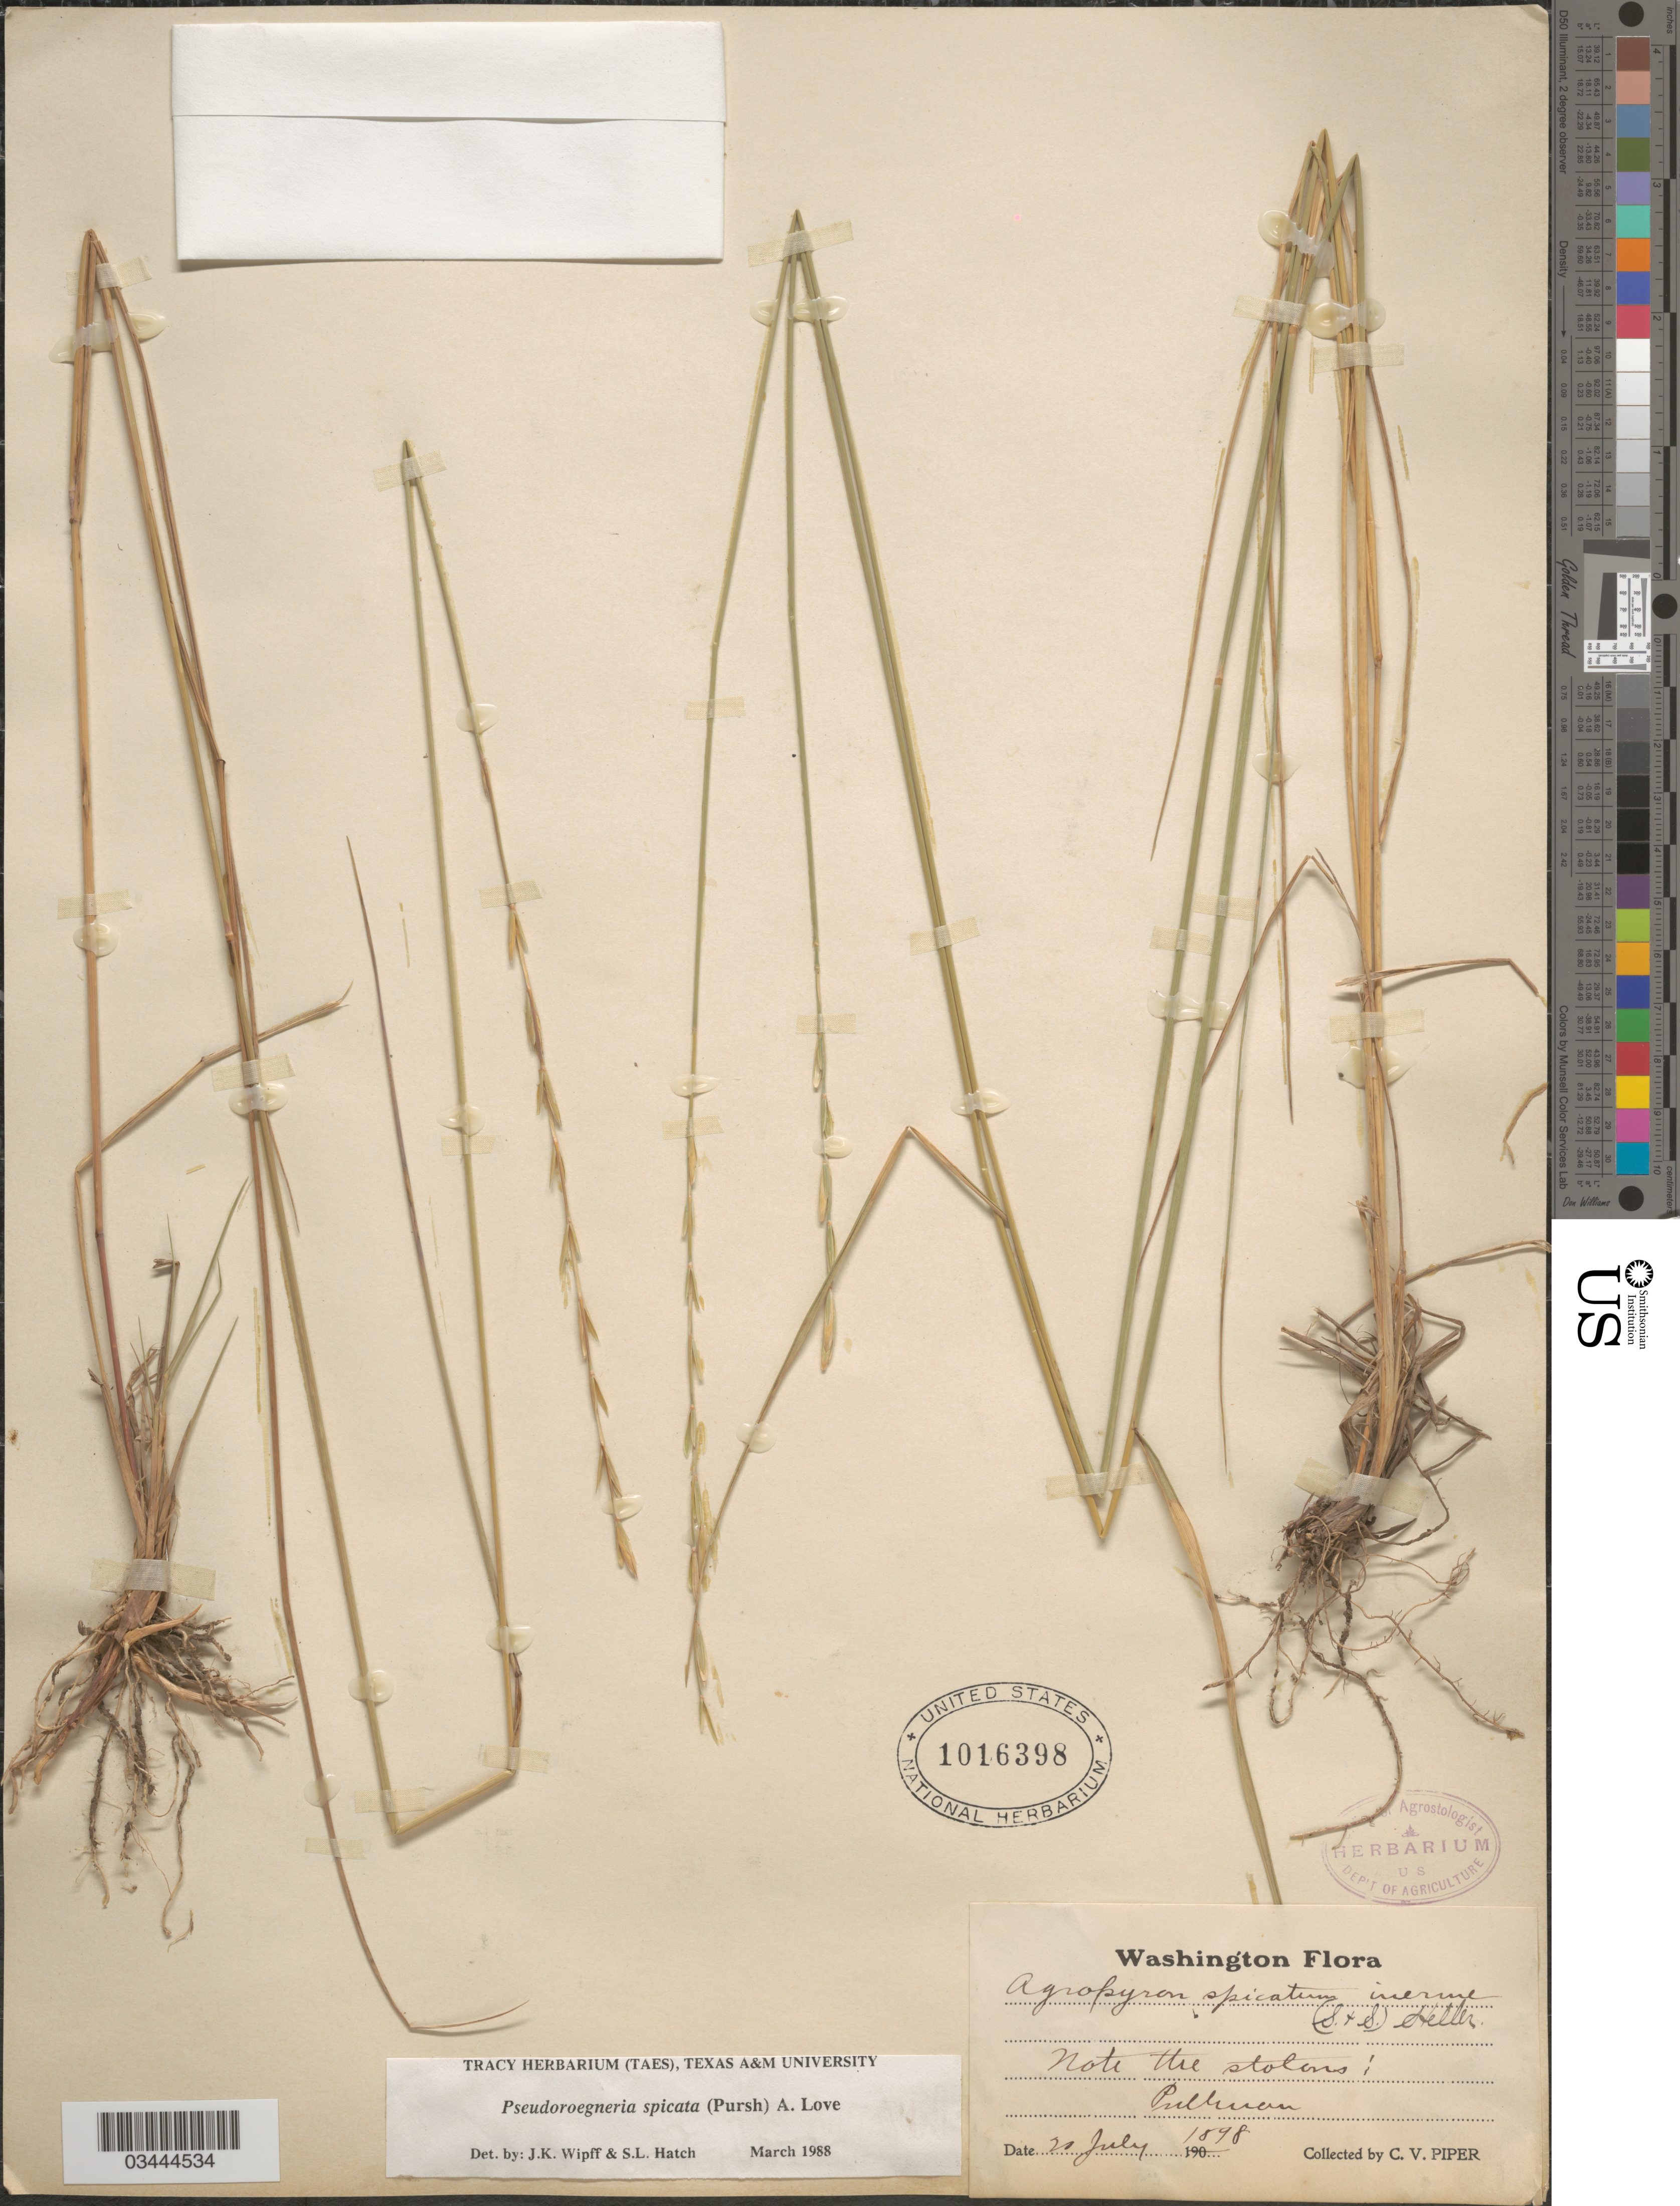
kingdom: Plantae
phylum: Tracheophyta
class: Liliopsida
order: Poales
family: Poaceae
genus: Pseudoroegneria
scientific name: Pseudoroegneria spicata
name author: (Pursh) Á. Löve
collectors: C. V. Piper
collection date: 1898-07-20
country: United States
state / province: Washington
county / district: Whitman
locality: Pullman.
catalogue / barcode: US 1016398